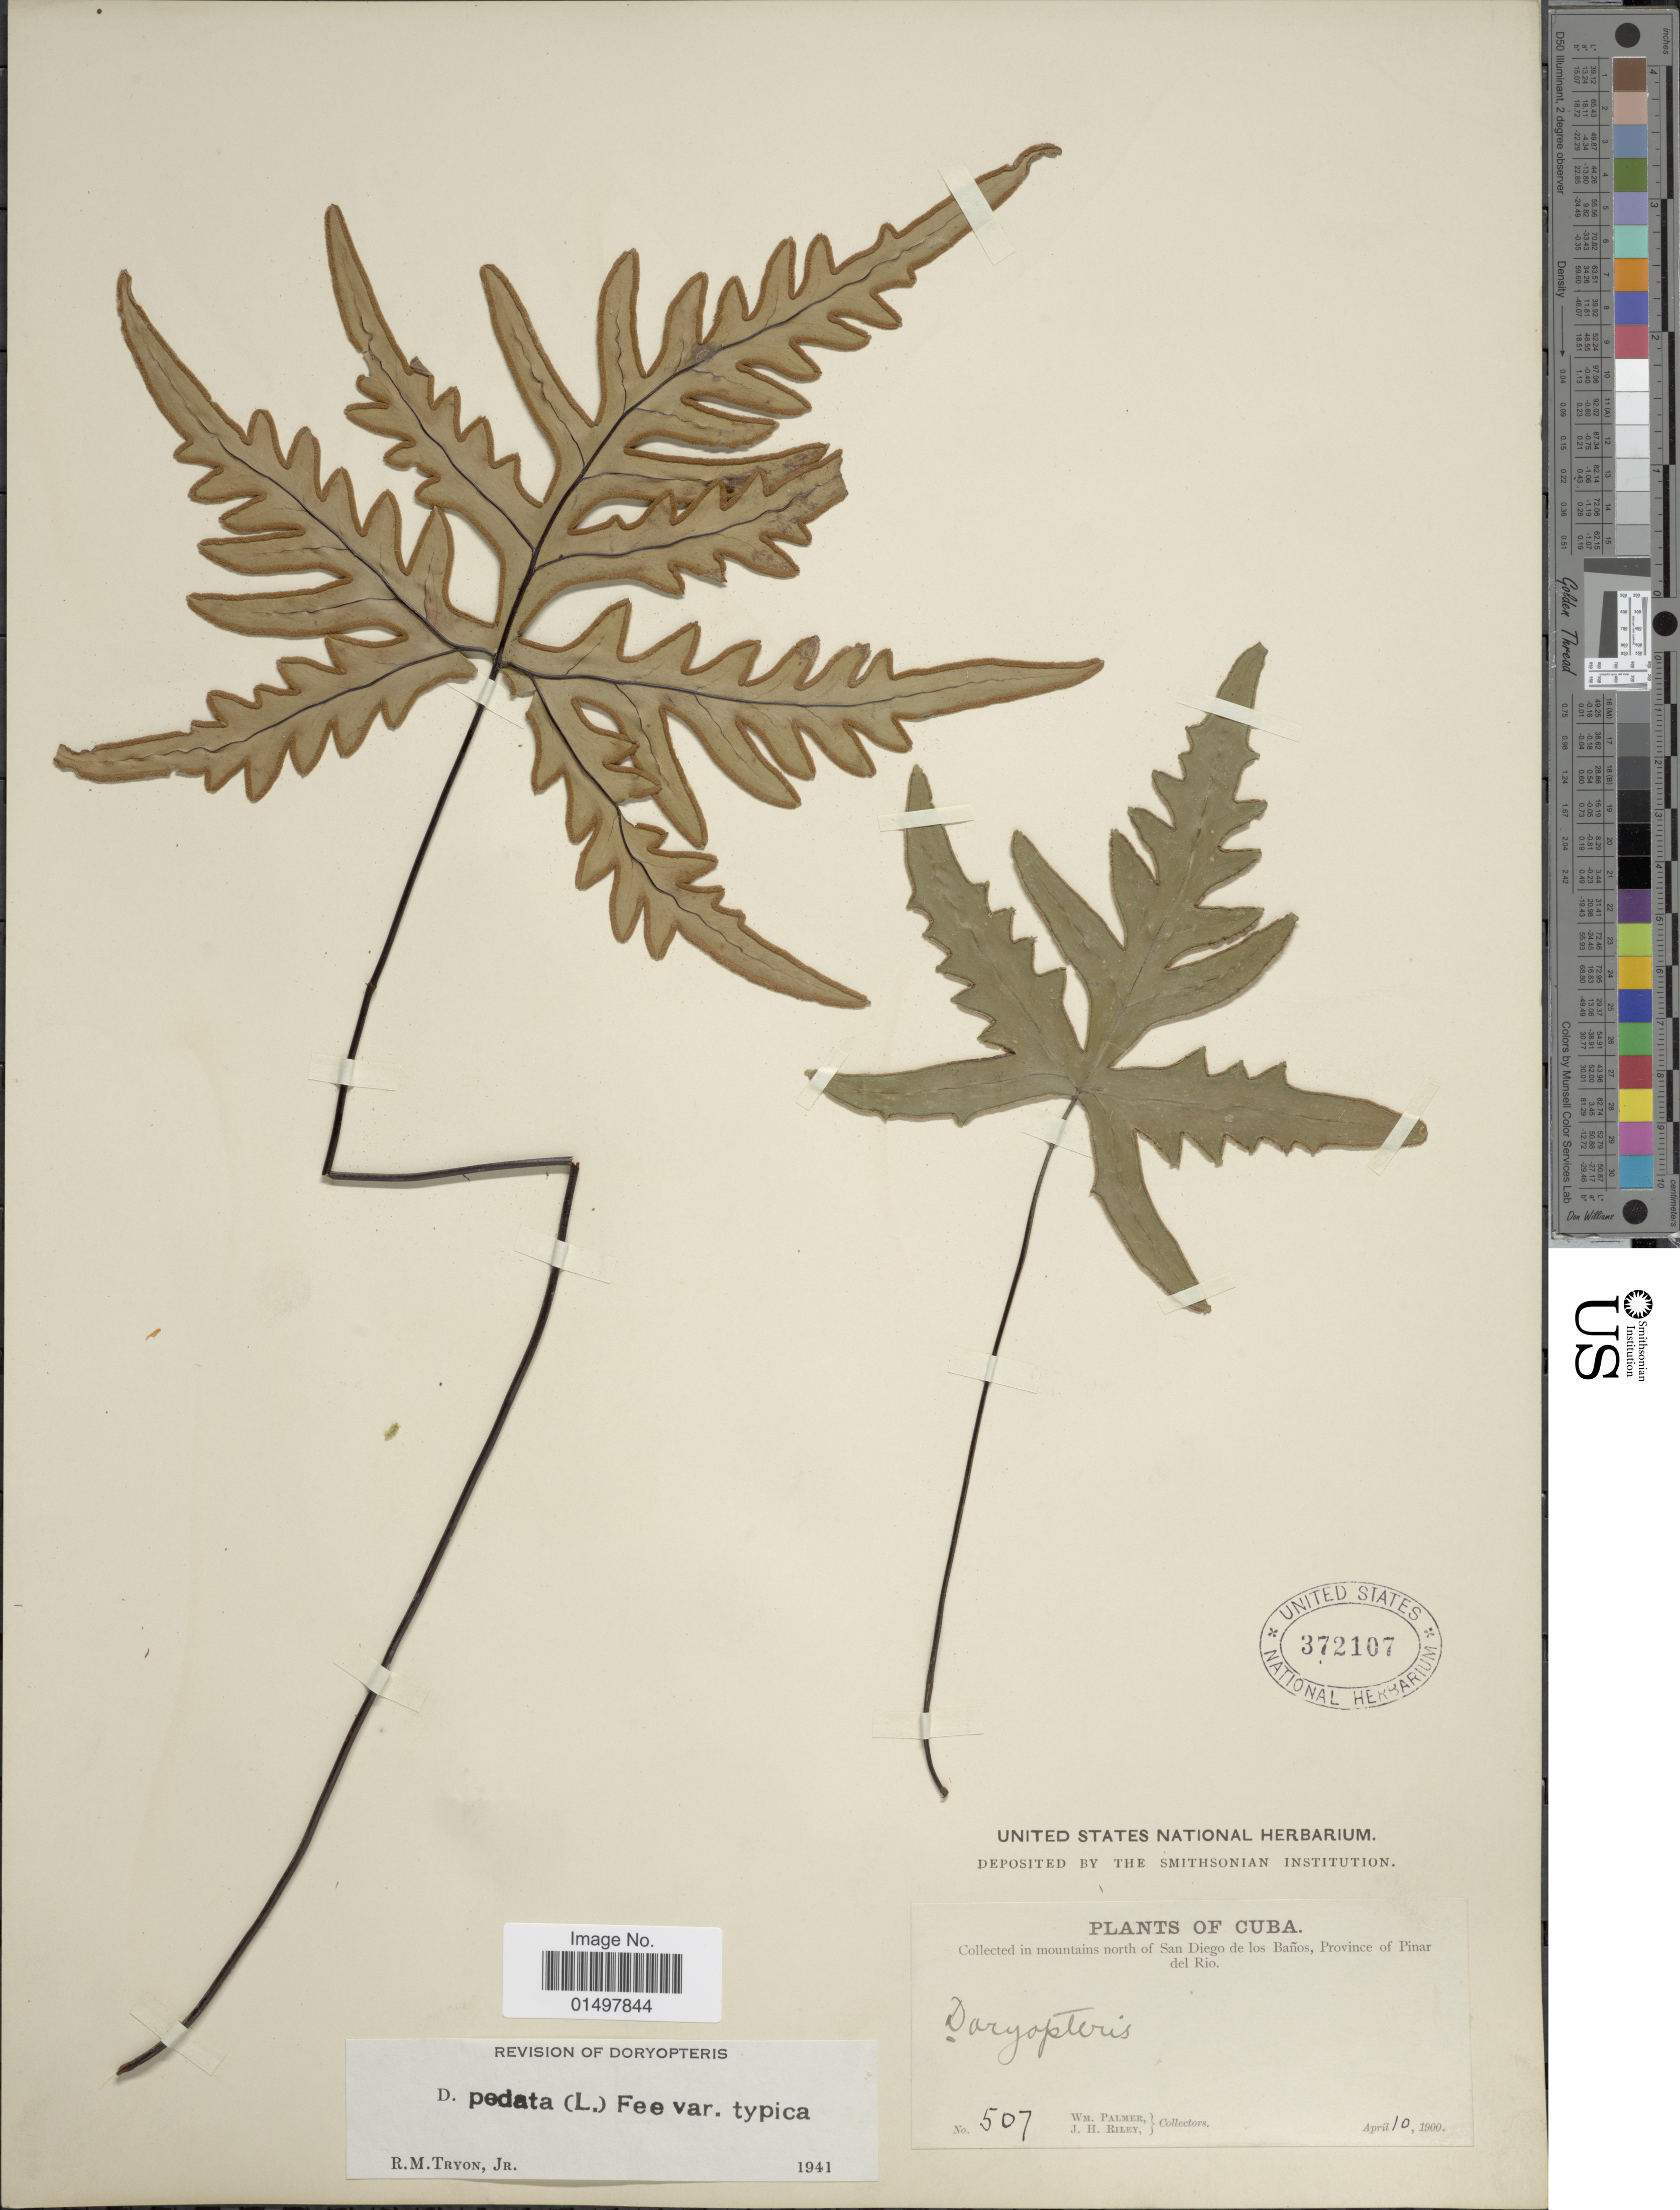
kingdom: Plantae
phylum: Tracheophyta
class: Polypodiopsida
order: Polypodiales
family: Pteridaceae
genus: Doryopteris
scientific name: Doryopteris pedata var. typica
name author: (L.) Fée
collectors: W. Palmer & J. H. Riley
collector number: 507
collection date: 1900-04-10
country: Cuba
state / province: Pinar del Río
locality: In mountains north of San Diego de los Banos, Province of Pinar del Rio.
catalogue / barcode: US 372107